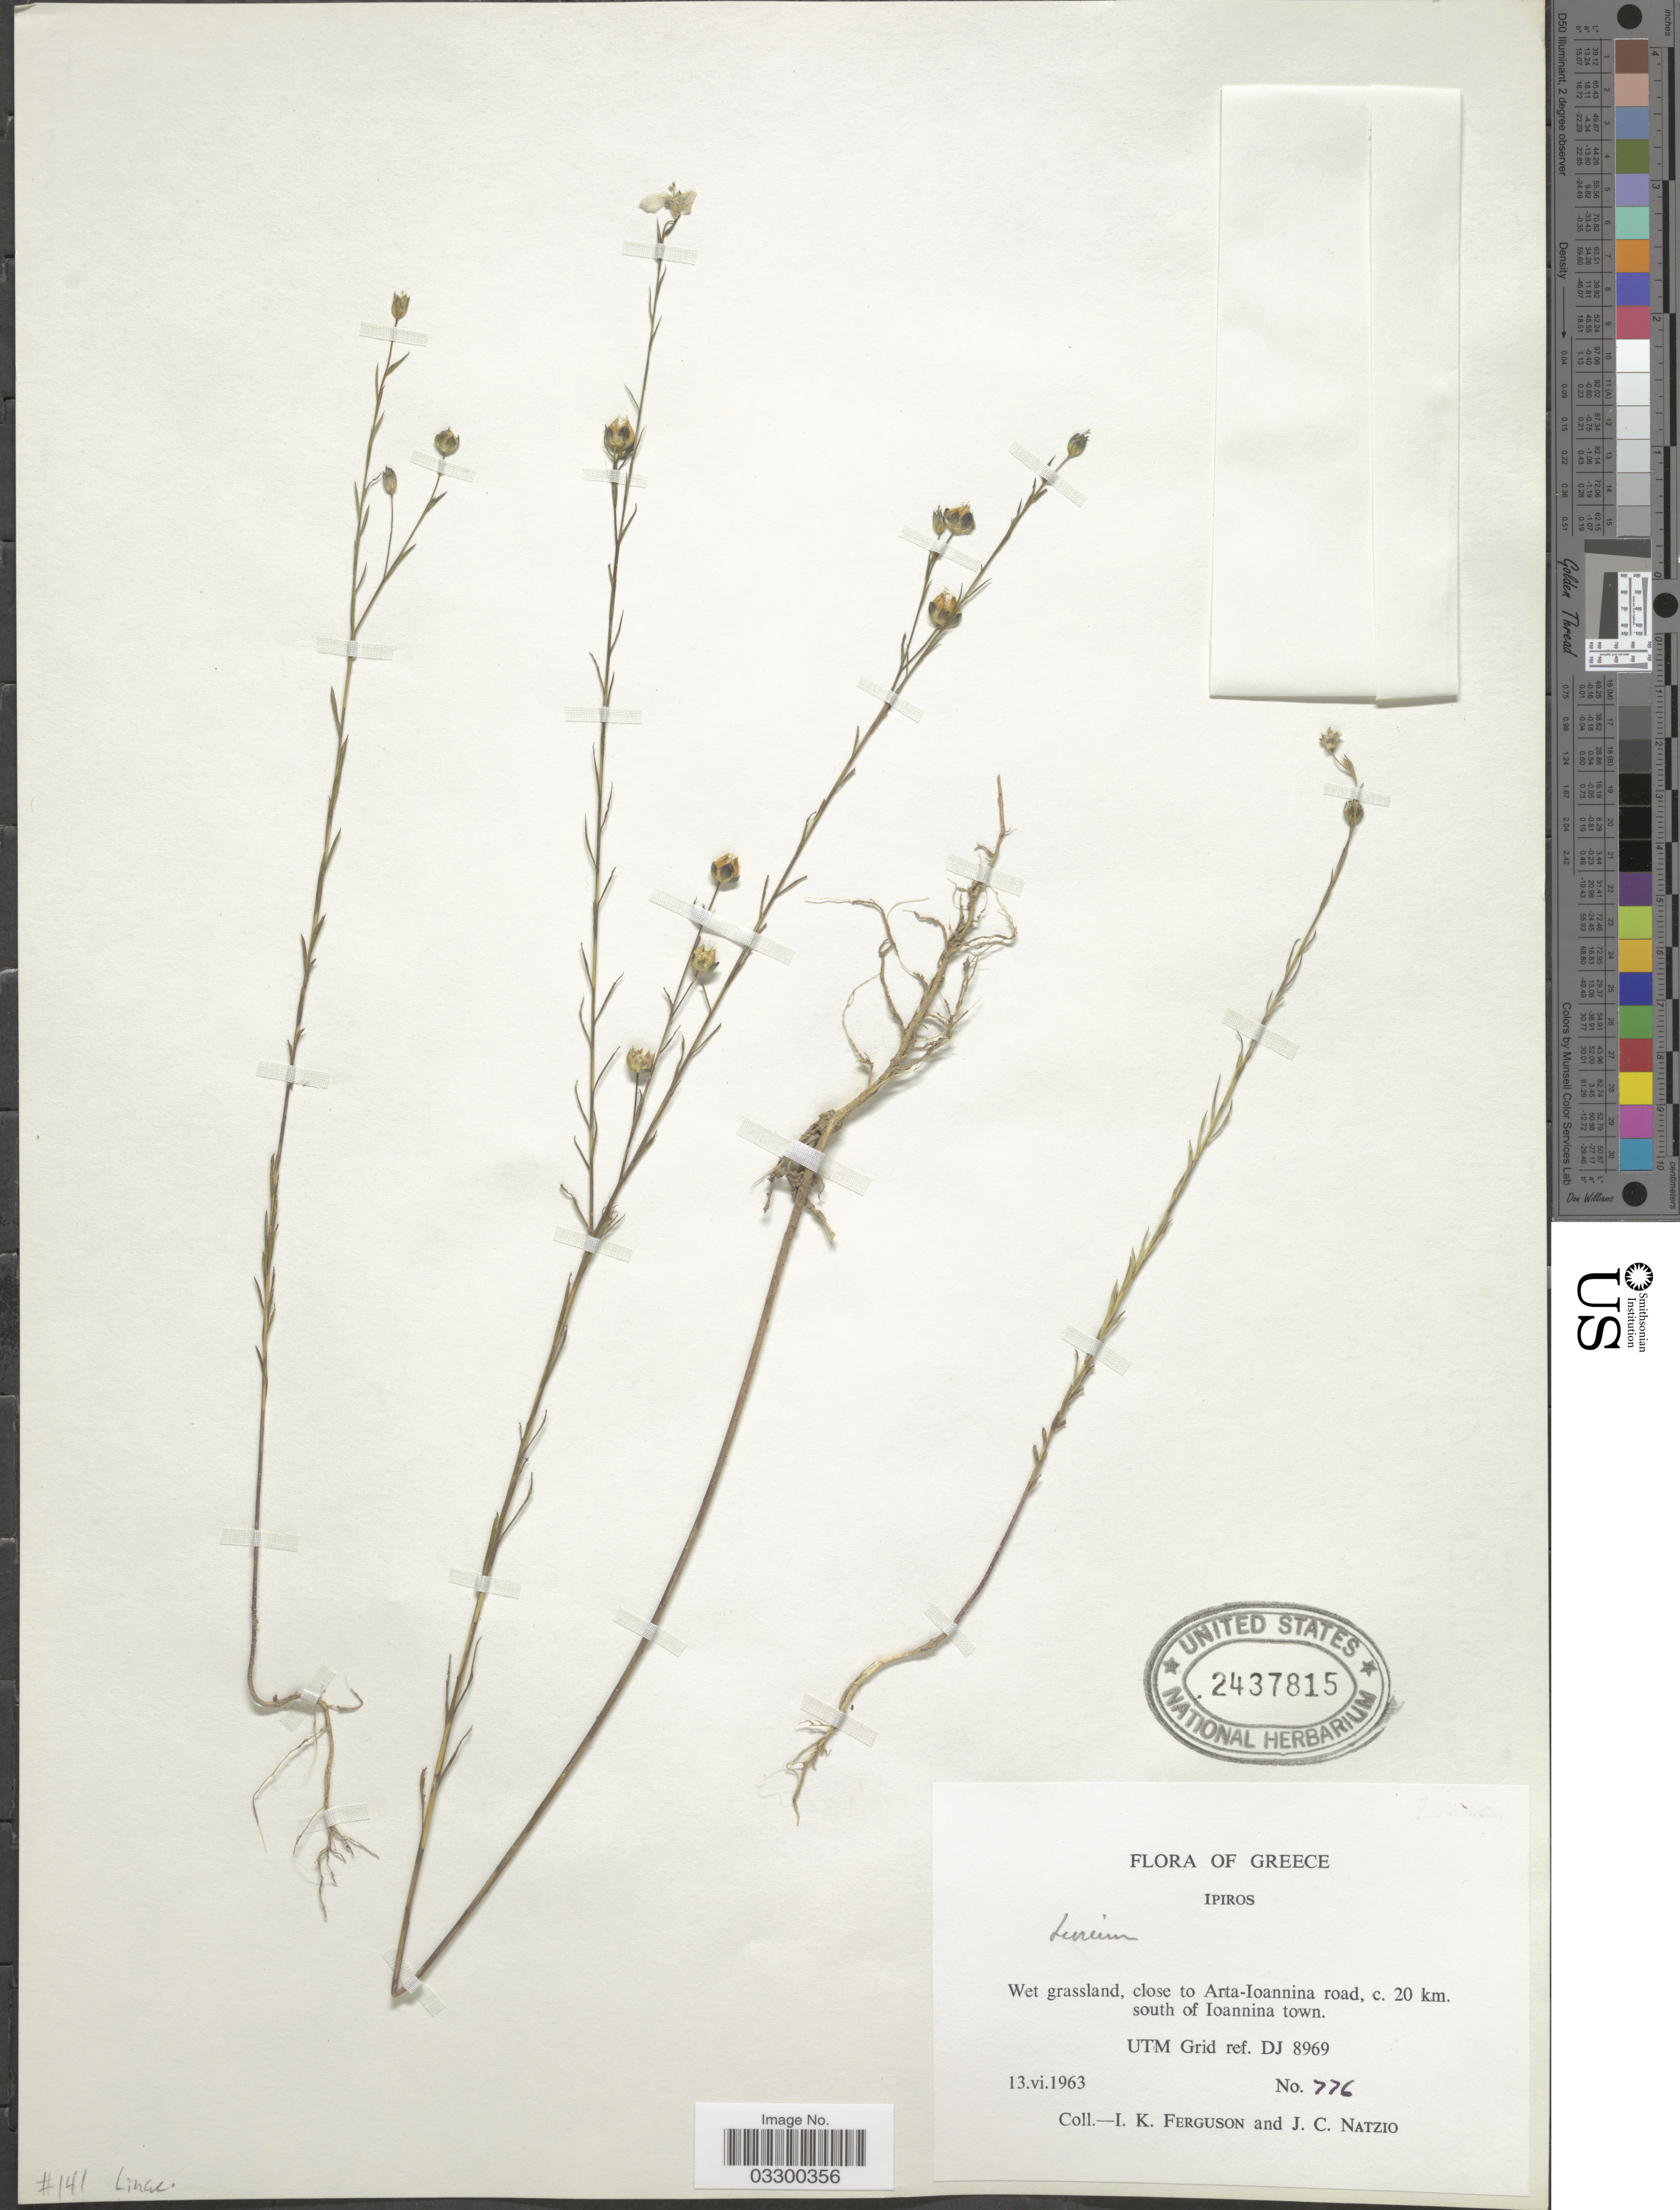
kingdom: Plantae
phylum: Tracheophyta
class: Magnoliopsida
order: Malpighiales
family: Linaceae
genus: Linum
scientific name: Linum sp.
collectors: I. K. Ferguson & J. Natzio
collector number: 776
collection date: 1963-06-13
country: Greece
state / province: Epirua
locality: Ipiros. Close to Arta-Ioannina road, c. 20 km. south of Ioannina town. UTM Grid ref. DJ 8969.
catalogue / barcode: US 2437815